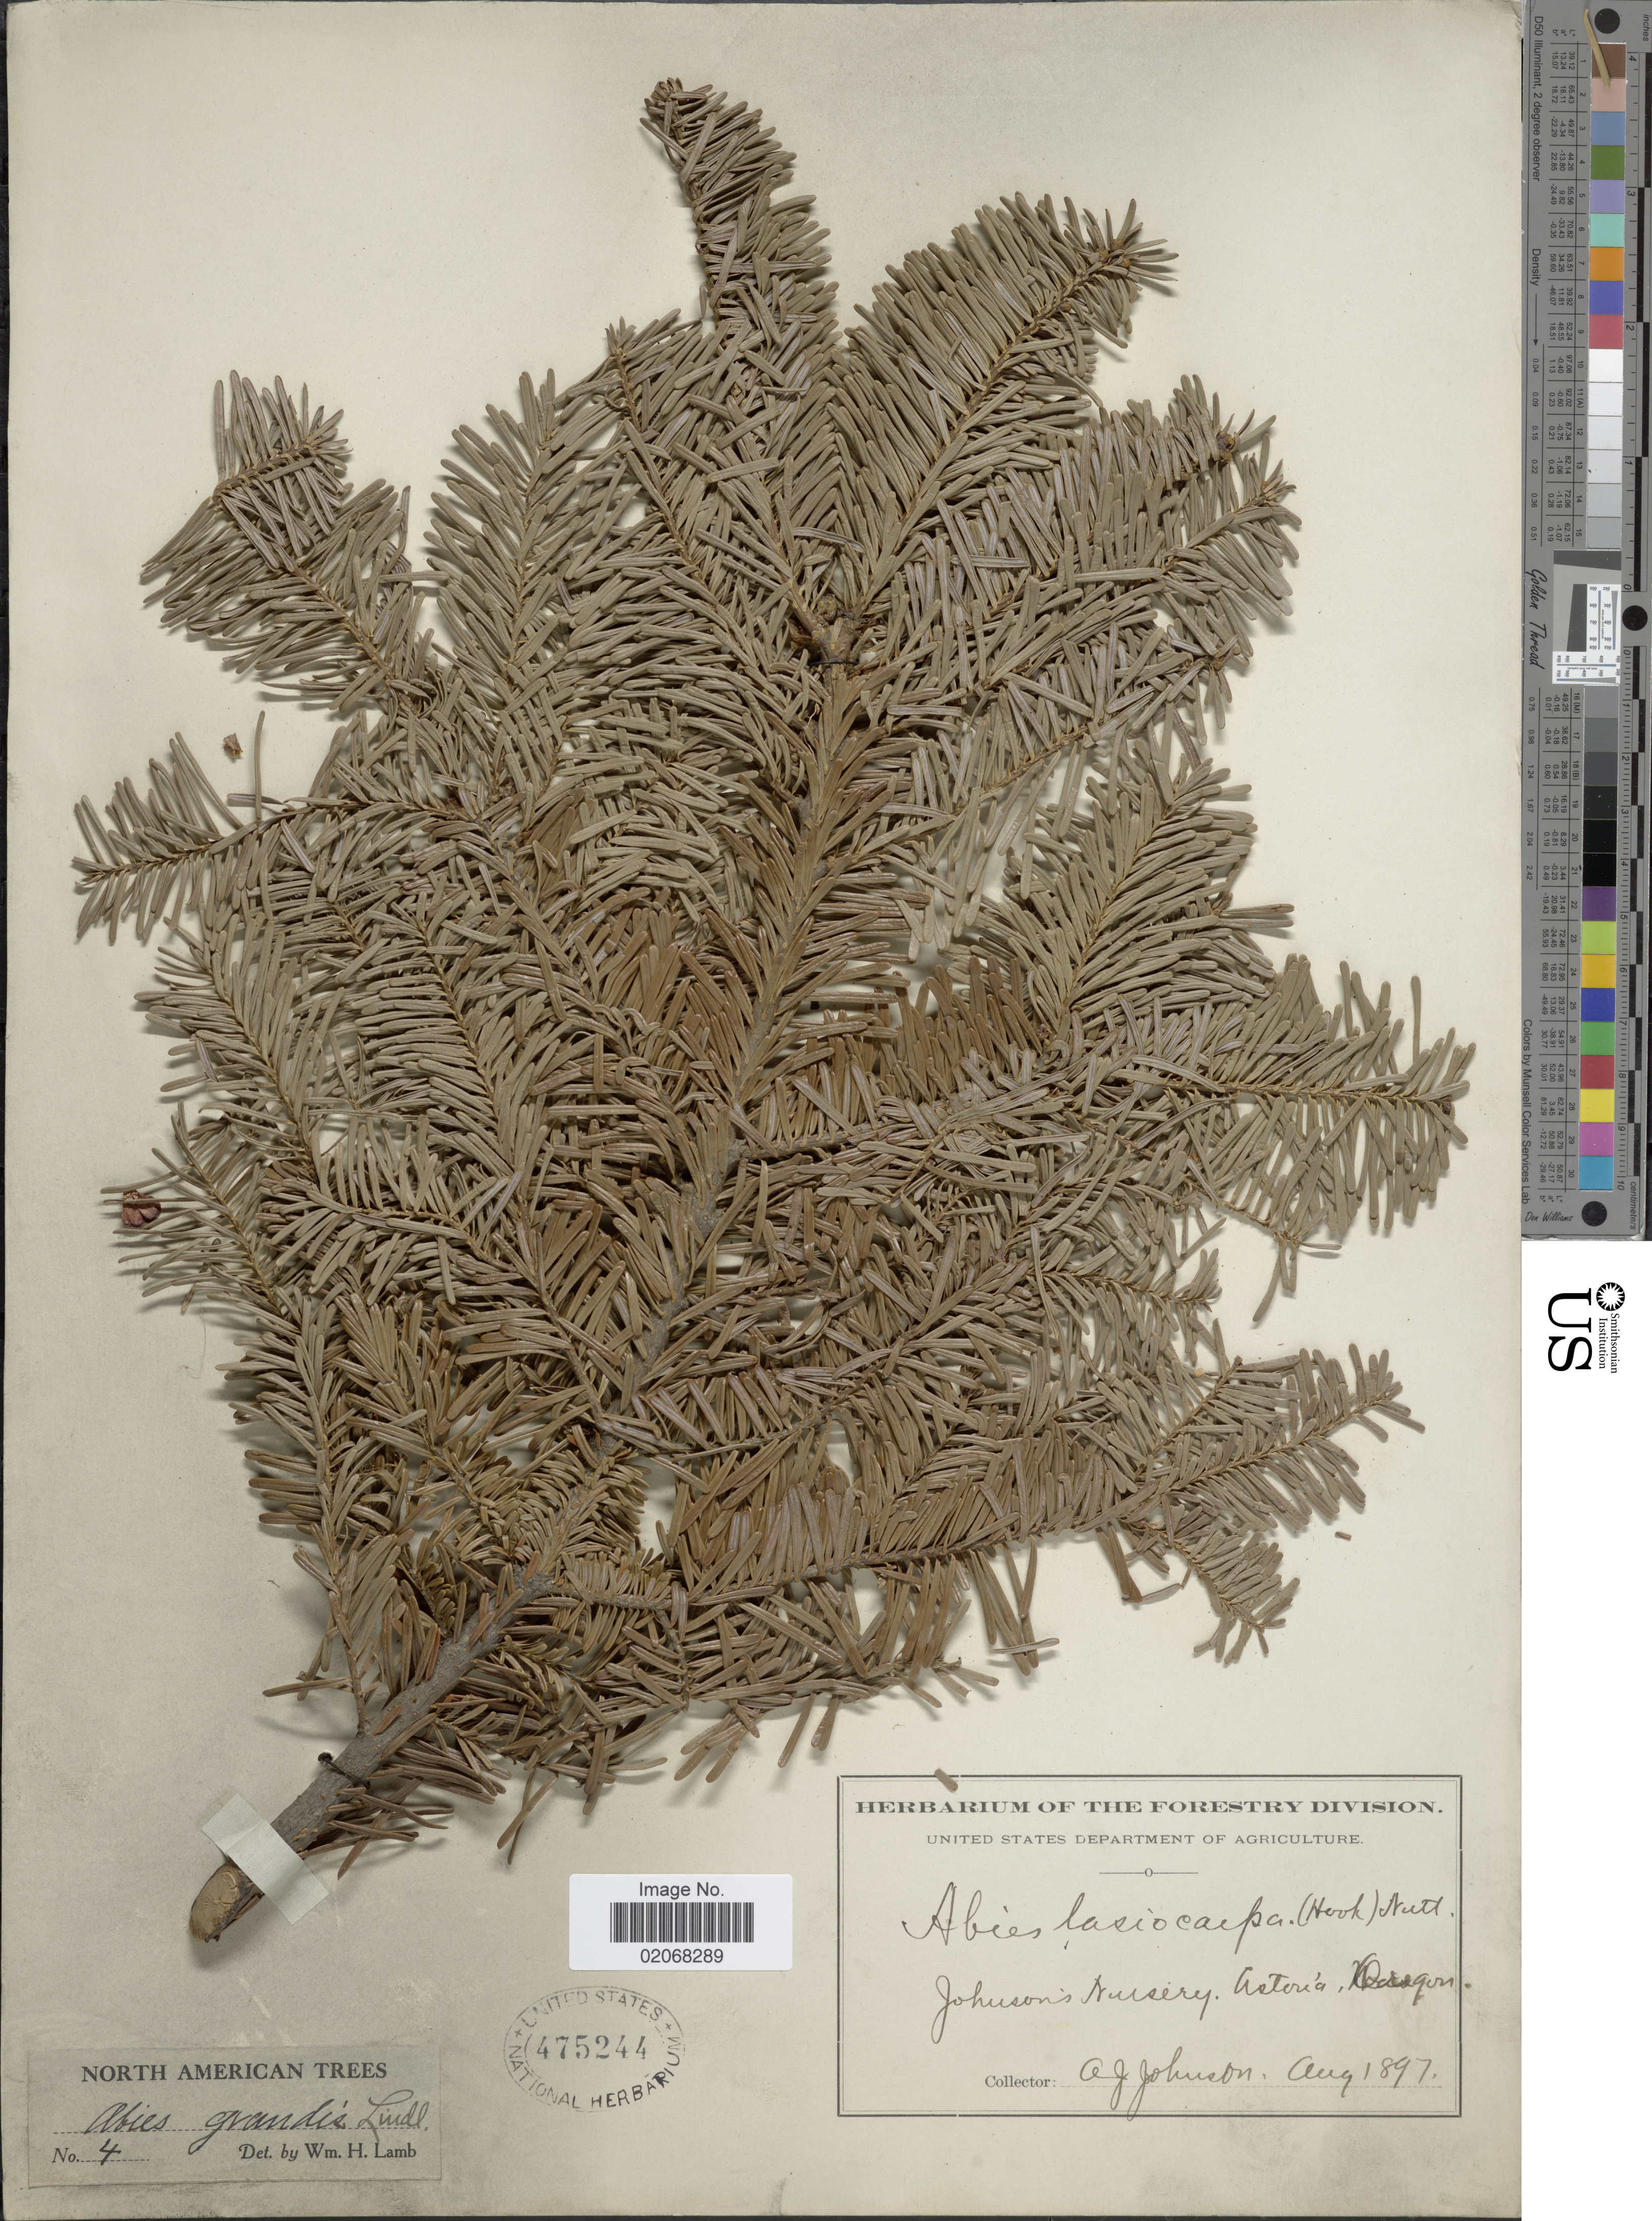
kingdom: Plantae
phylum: Tracheophyta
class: Pinopsida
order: Pinales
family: Pinaceae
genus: Abies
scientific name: Abies lasiocarpa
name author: (Hook.) Nutt.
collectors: A. Johnson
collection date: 1897-08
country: United States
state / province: Oregon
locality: Johnson's Nursery, Astoria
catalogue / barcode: US 475244